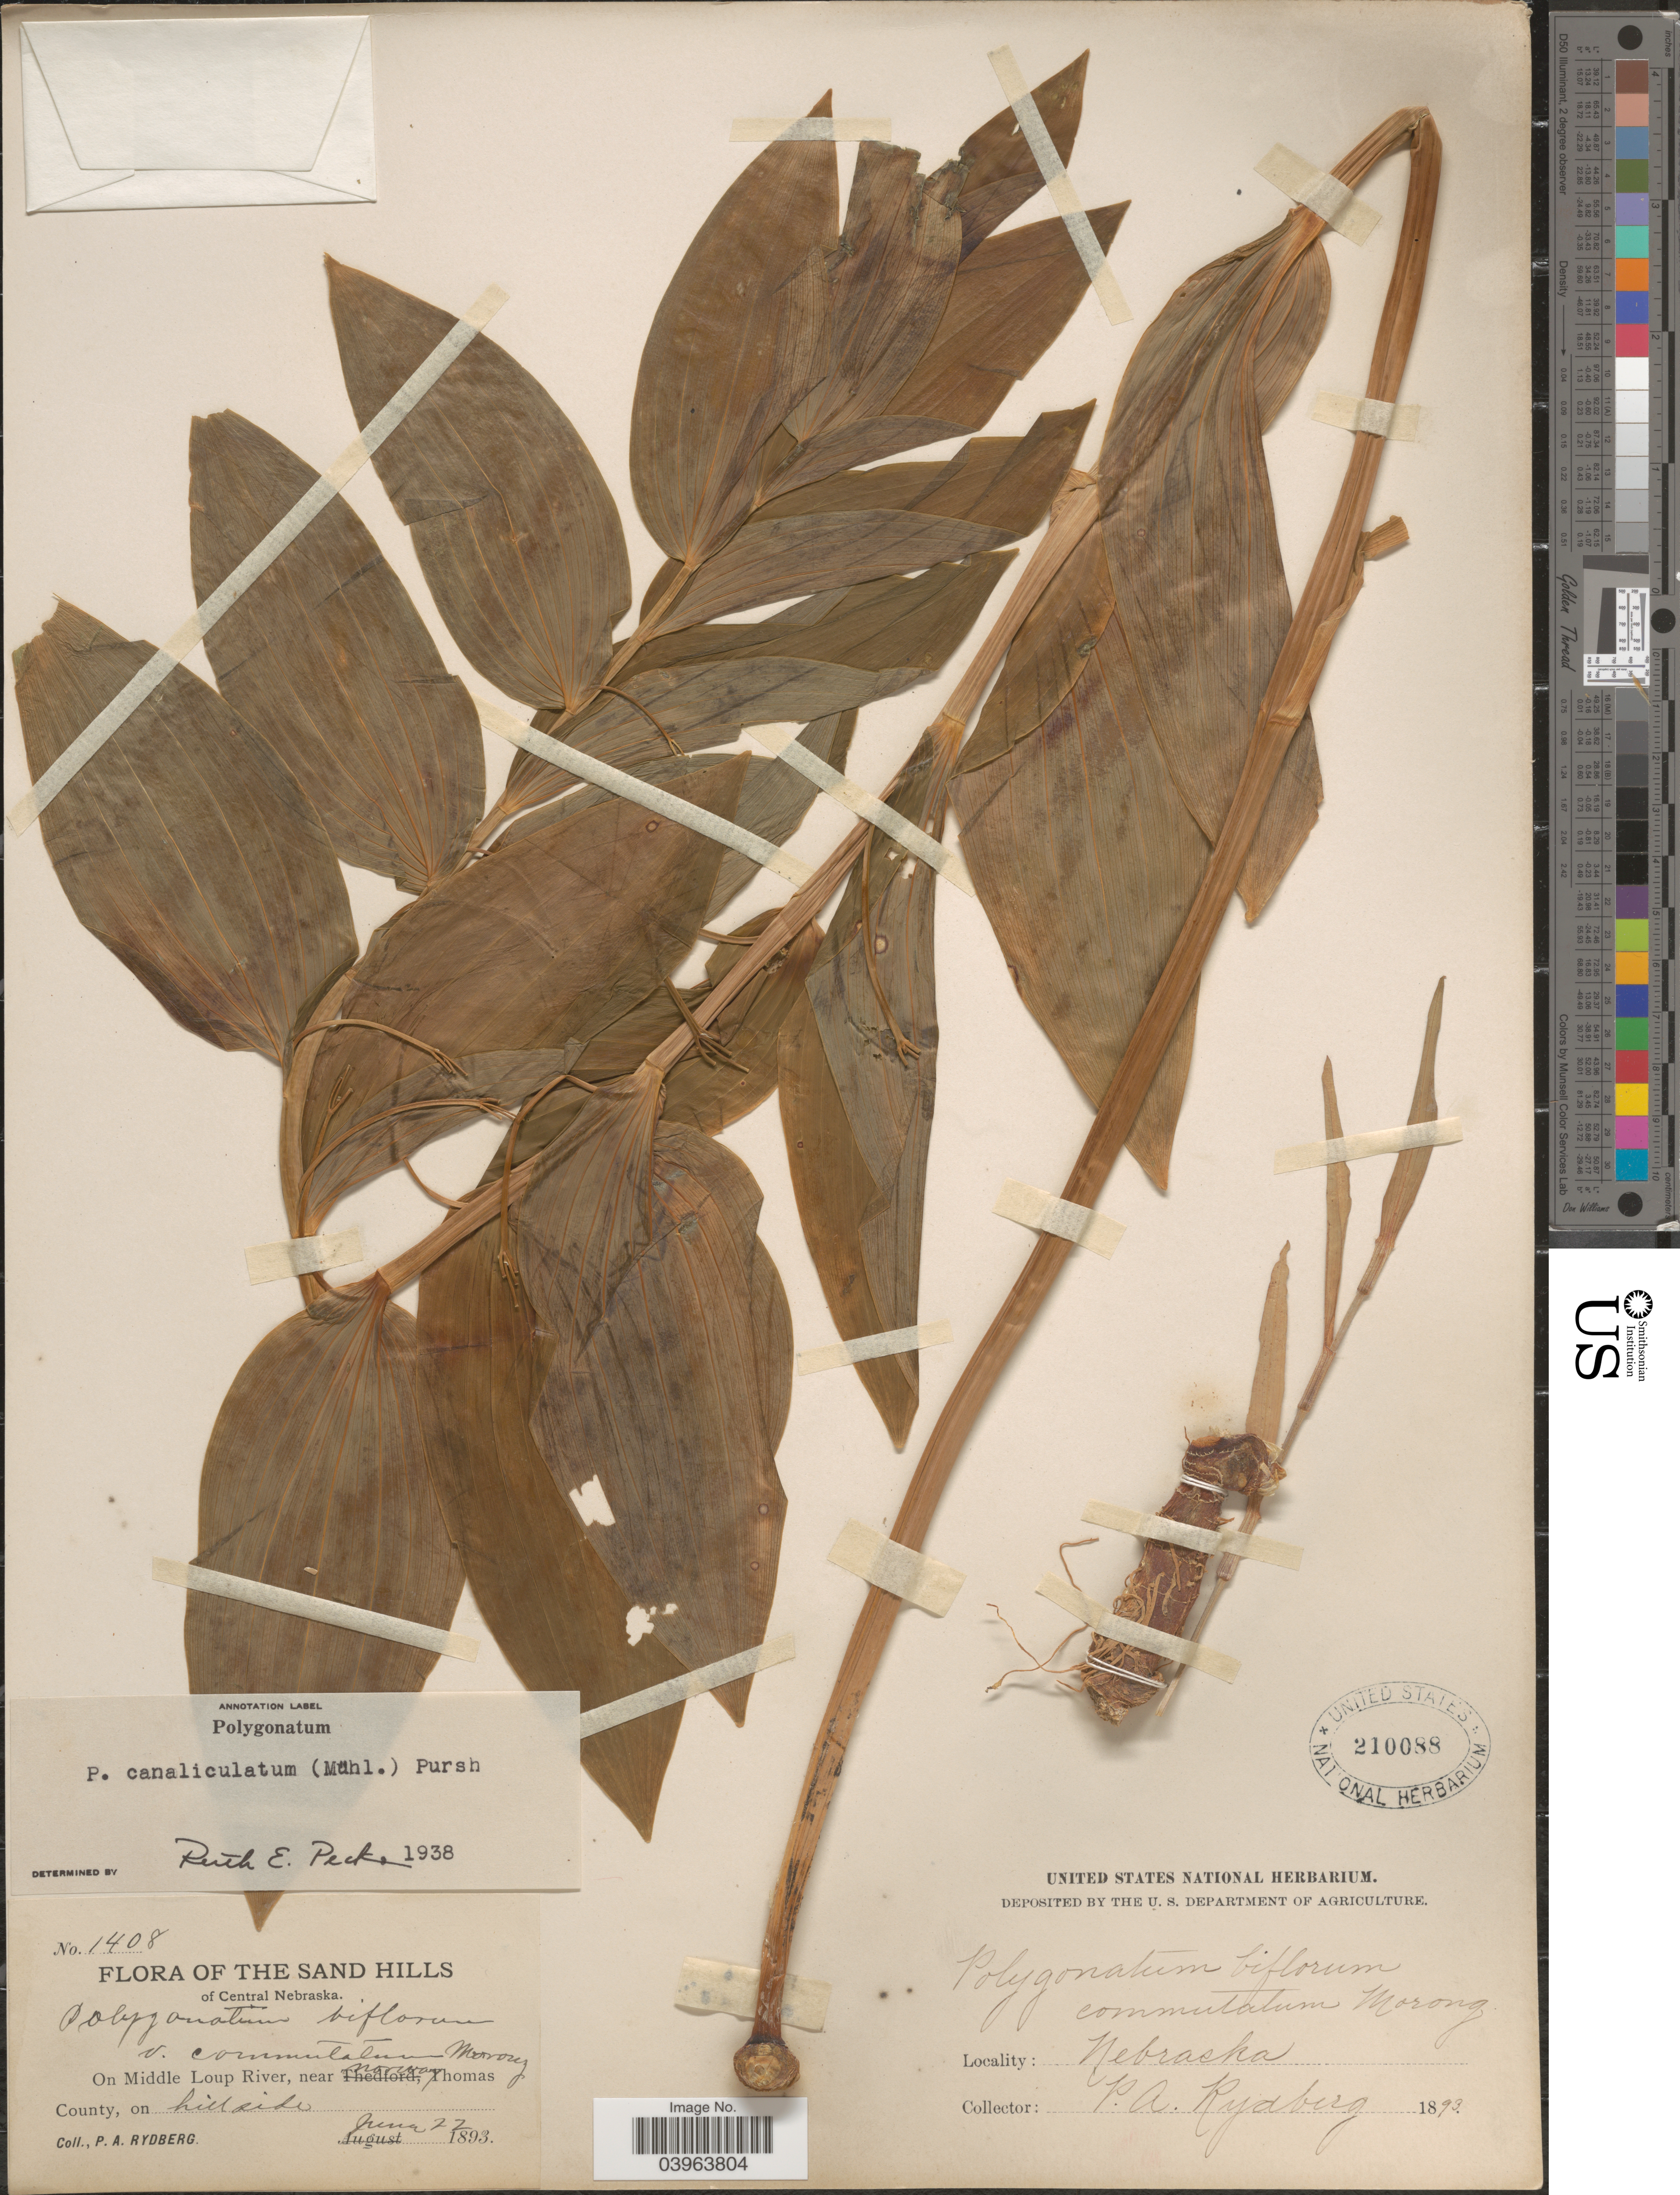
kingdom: Plantae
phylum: Tracheophyta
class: Liliopsida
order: Asparagales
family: Asparagaceae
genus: Polygonatum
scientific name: Polygonatum commutatum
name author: (Schult. f.) A. Dietr.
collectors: P. A. Rydberg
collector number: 1408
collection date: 1893-06-22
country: United States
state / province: Nebraska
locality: The Sand Hills of Central Nebraska. On Middle Loup River, near Norway, Thomas County, on hillside.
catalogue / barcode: US 210088